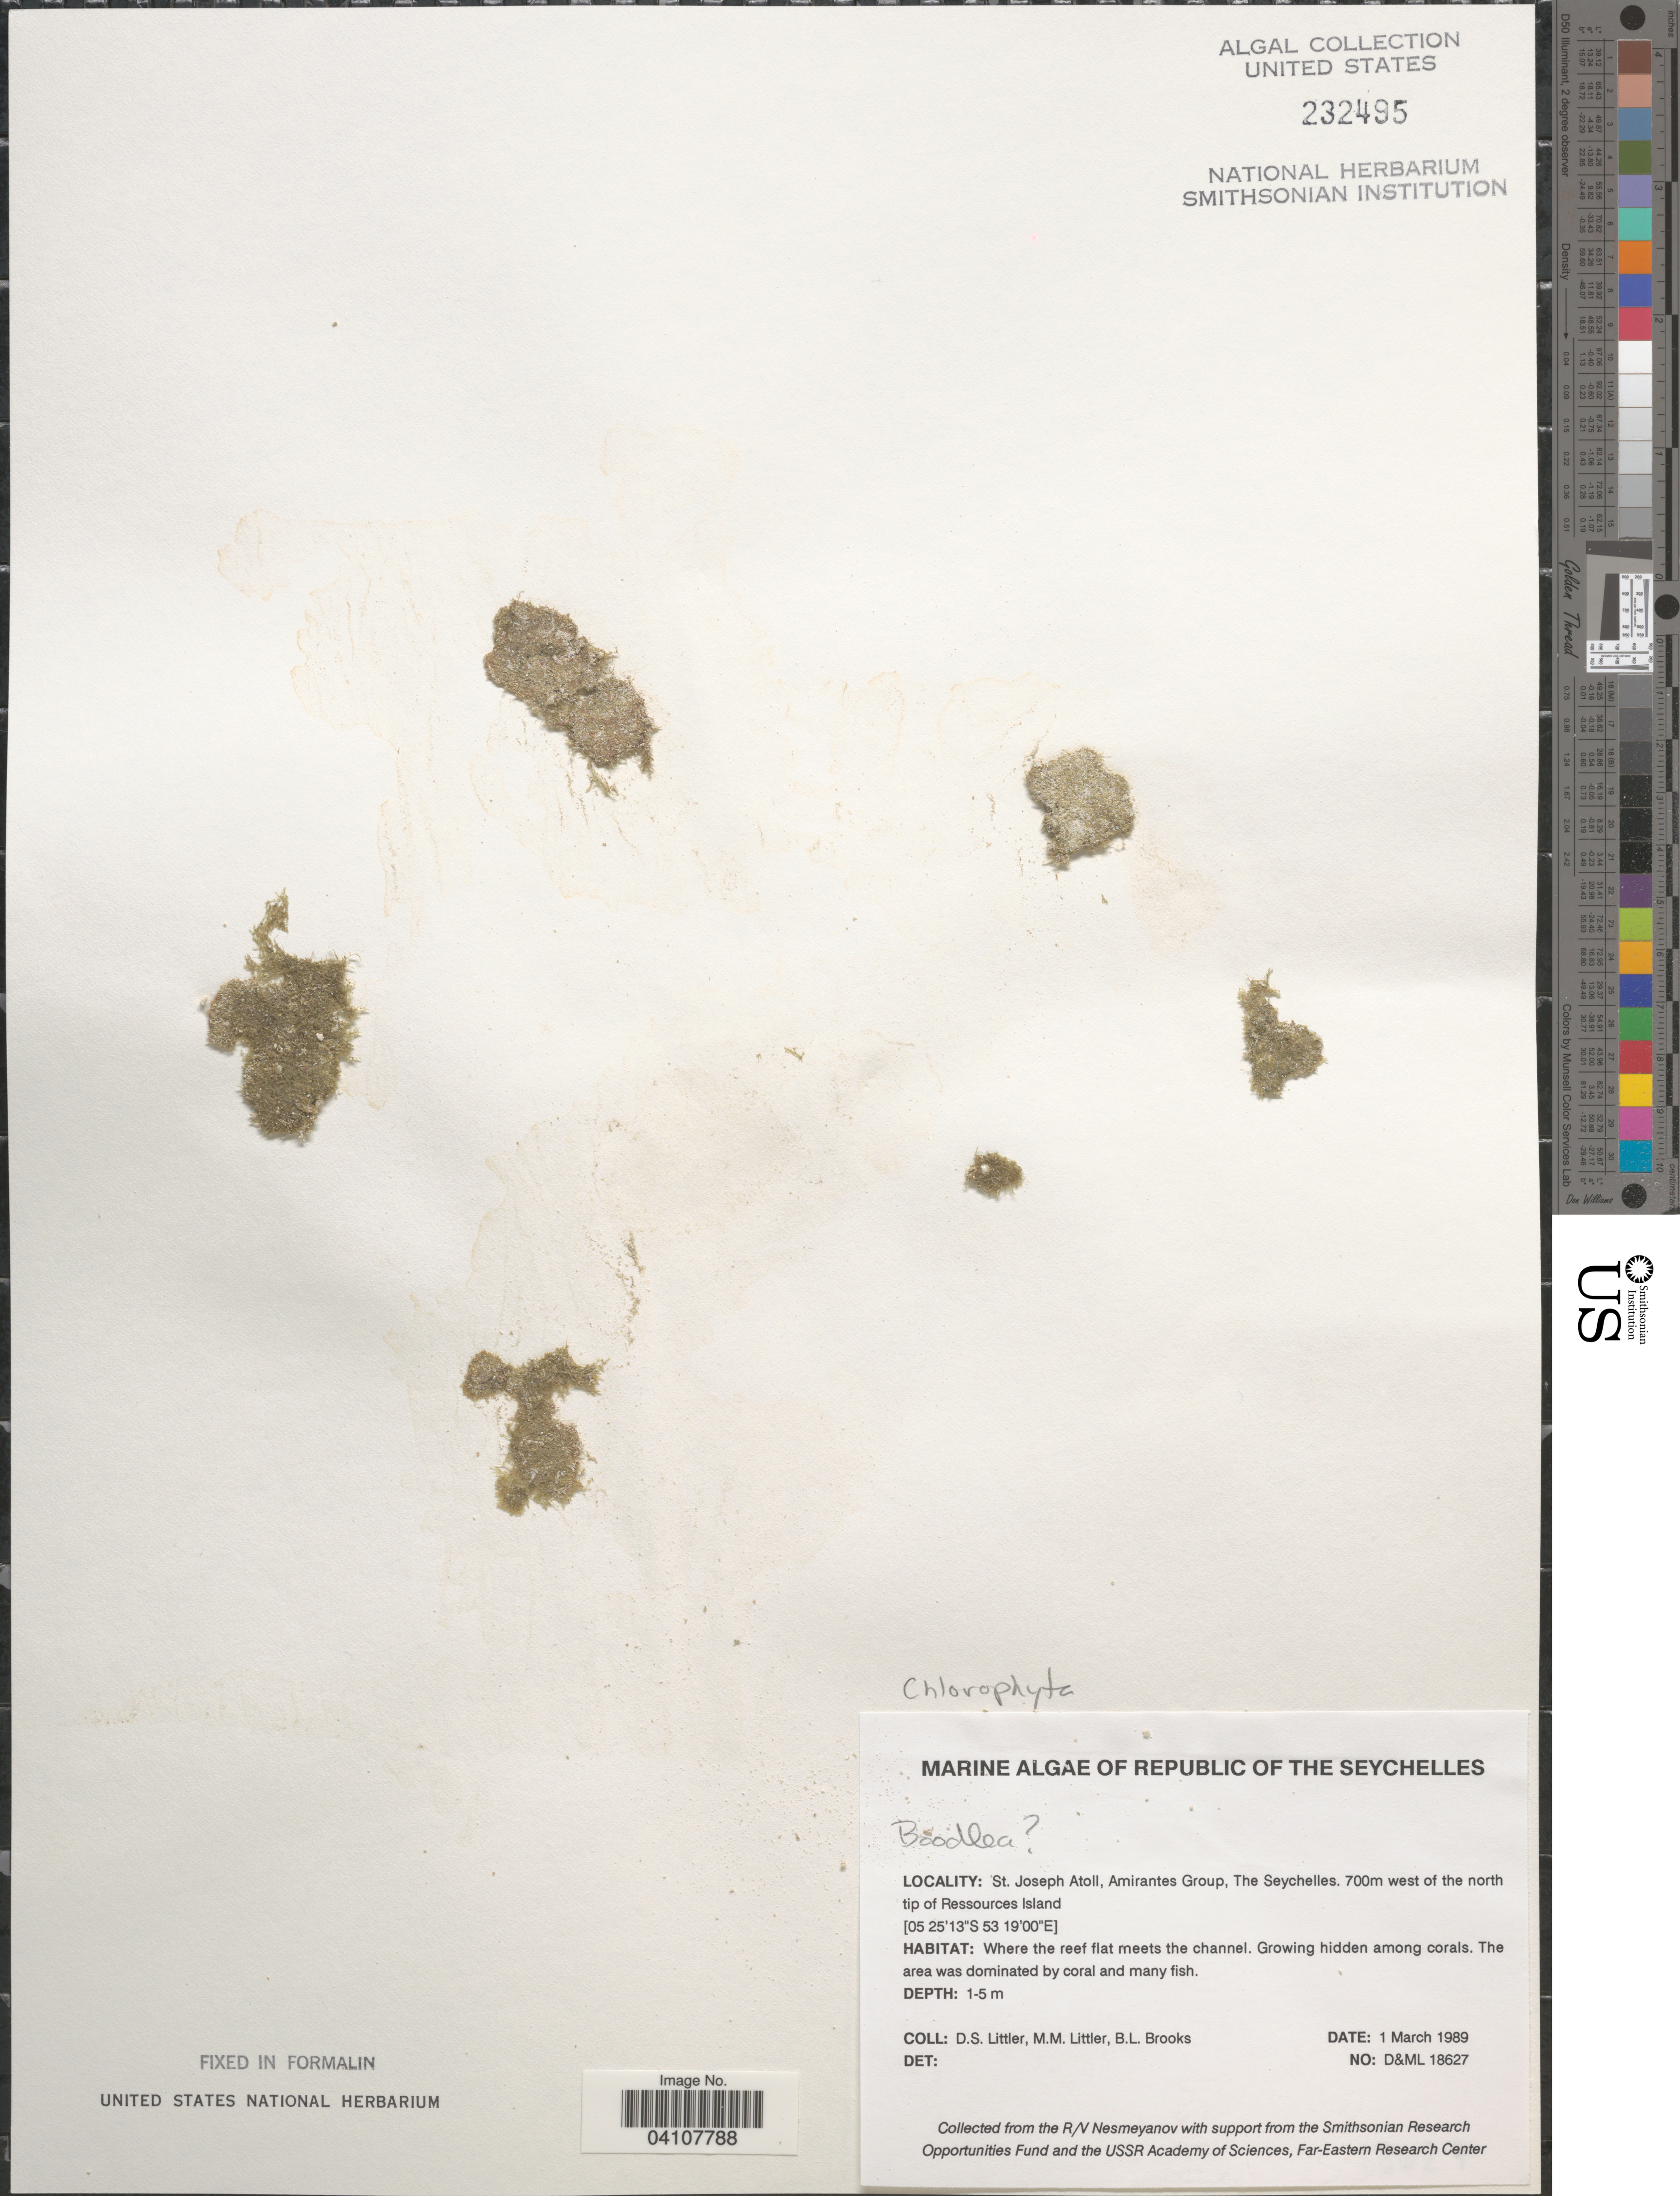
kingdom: Plantae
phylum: Chlorophyta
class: Ulvophyceae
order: Siphonocladales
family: Boodleaceae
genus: Boodlea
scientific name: Boodlea sp.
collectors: D. S. Littler & B. Brooks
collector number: D&ML18627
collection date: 1989-03-01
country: Seychelles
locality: Republic of the Seychelles. St. Joseph Atoll, Amirantes Group. 700m west of the north tip of Ressources Island.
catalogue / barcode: US 232495